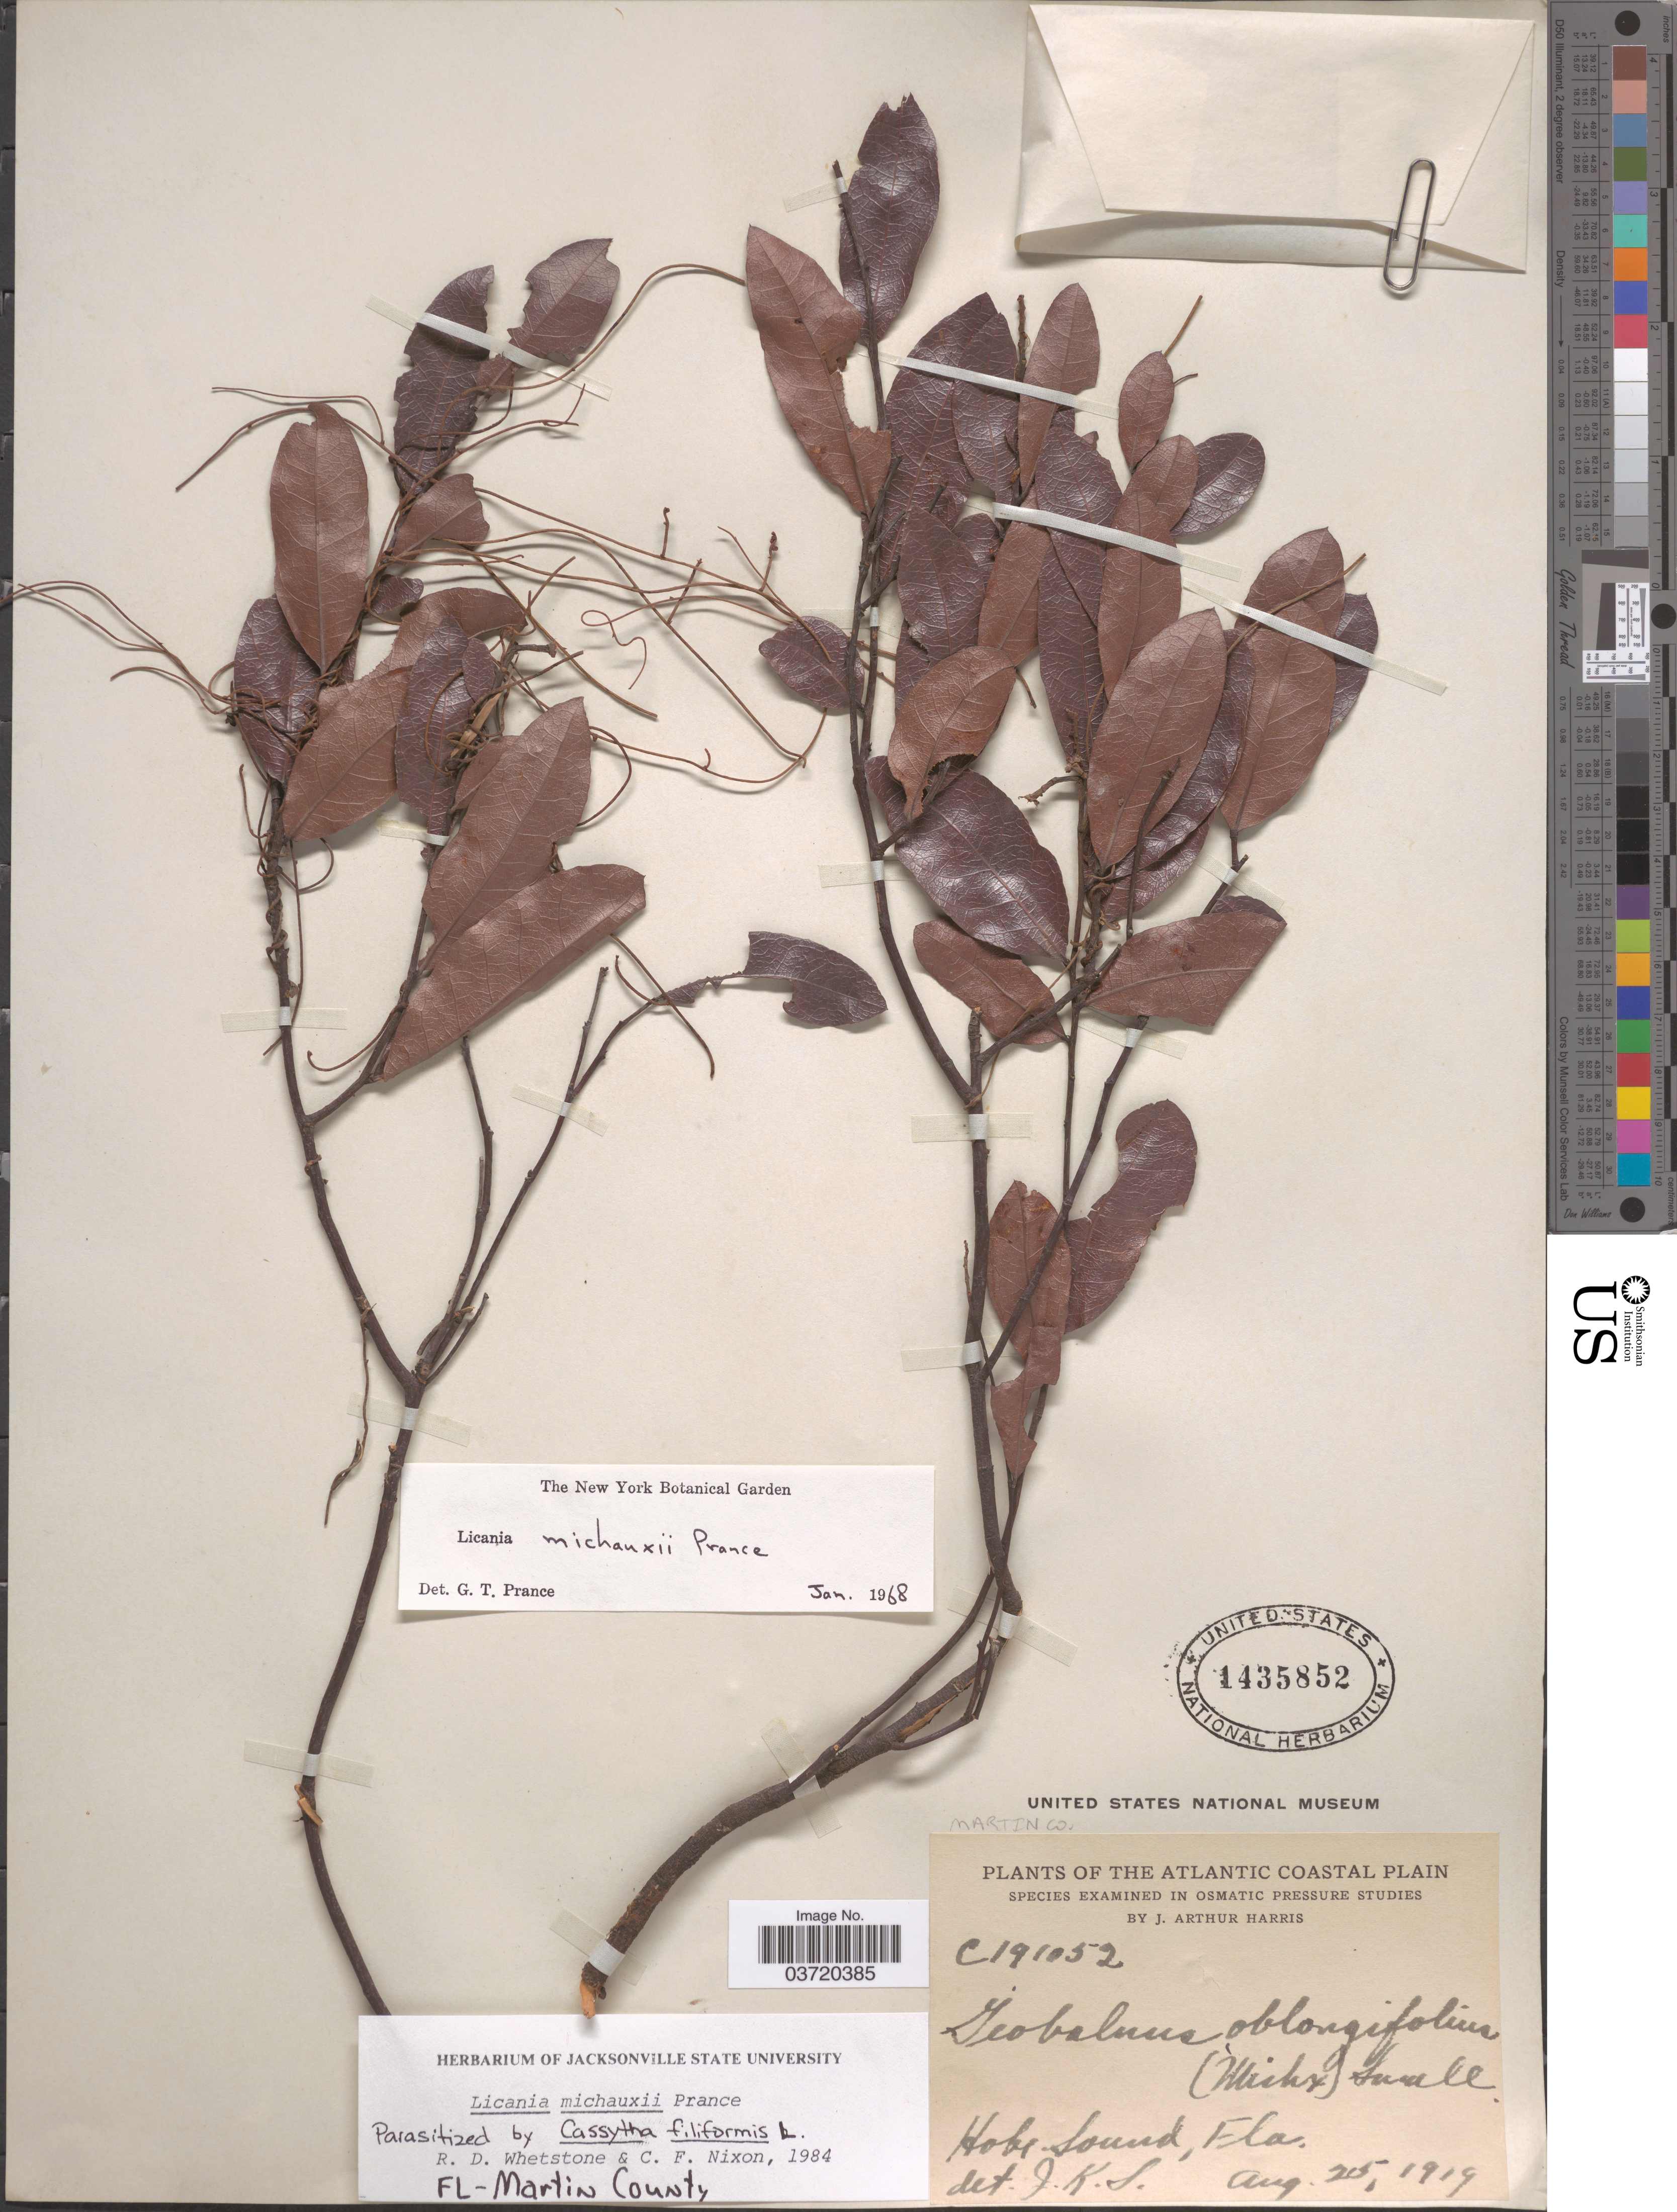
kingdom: Plantae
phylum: Tracheophyta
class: Magnoliopsida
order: Malpighiales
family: Chrysobalanaceae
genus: Geobalanus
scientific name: Geobalanus oblongifolius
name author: (Michx.) Small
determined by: Strong, M. T., (US), Smithsonian Institution - National Museum of Natural History (UNITED STATES)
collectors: J. A. Harris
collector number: C191052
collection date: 1919-08-25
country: United States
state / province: Florida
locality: Atlantic Coastal Plain. Hobe Sound. Martin Co.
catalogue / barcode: US 1435852